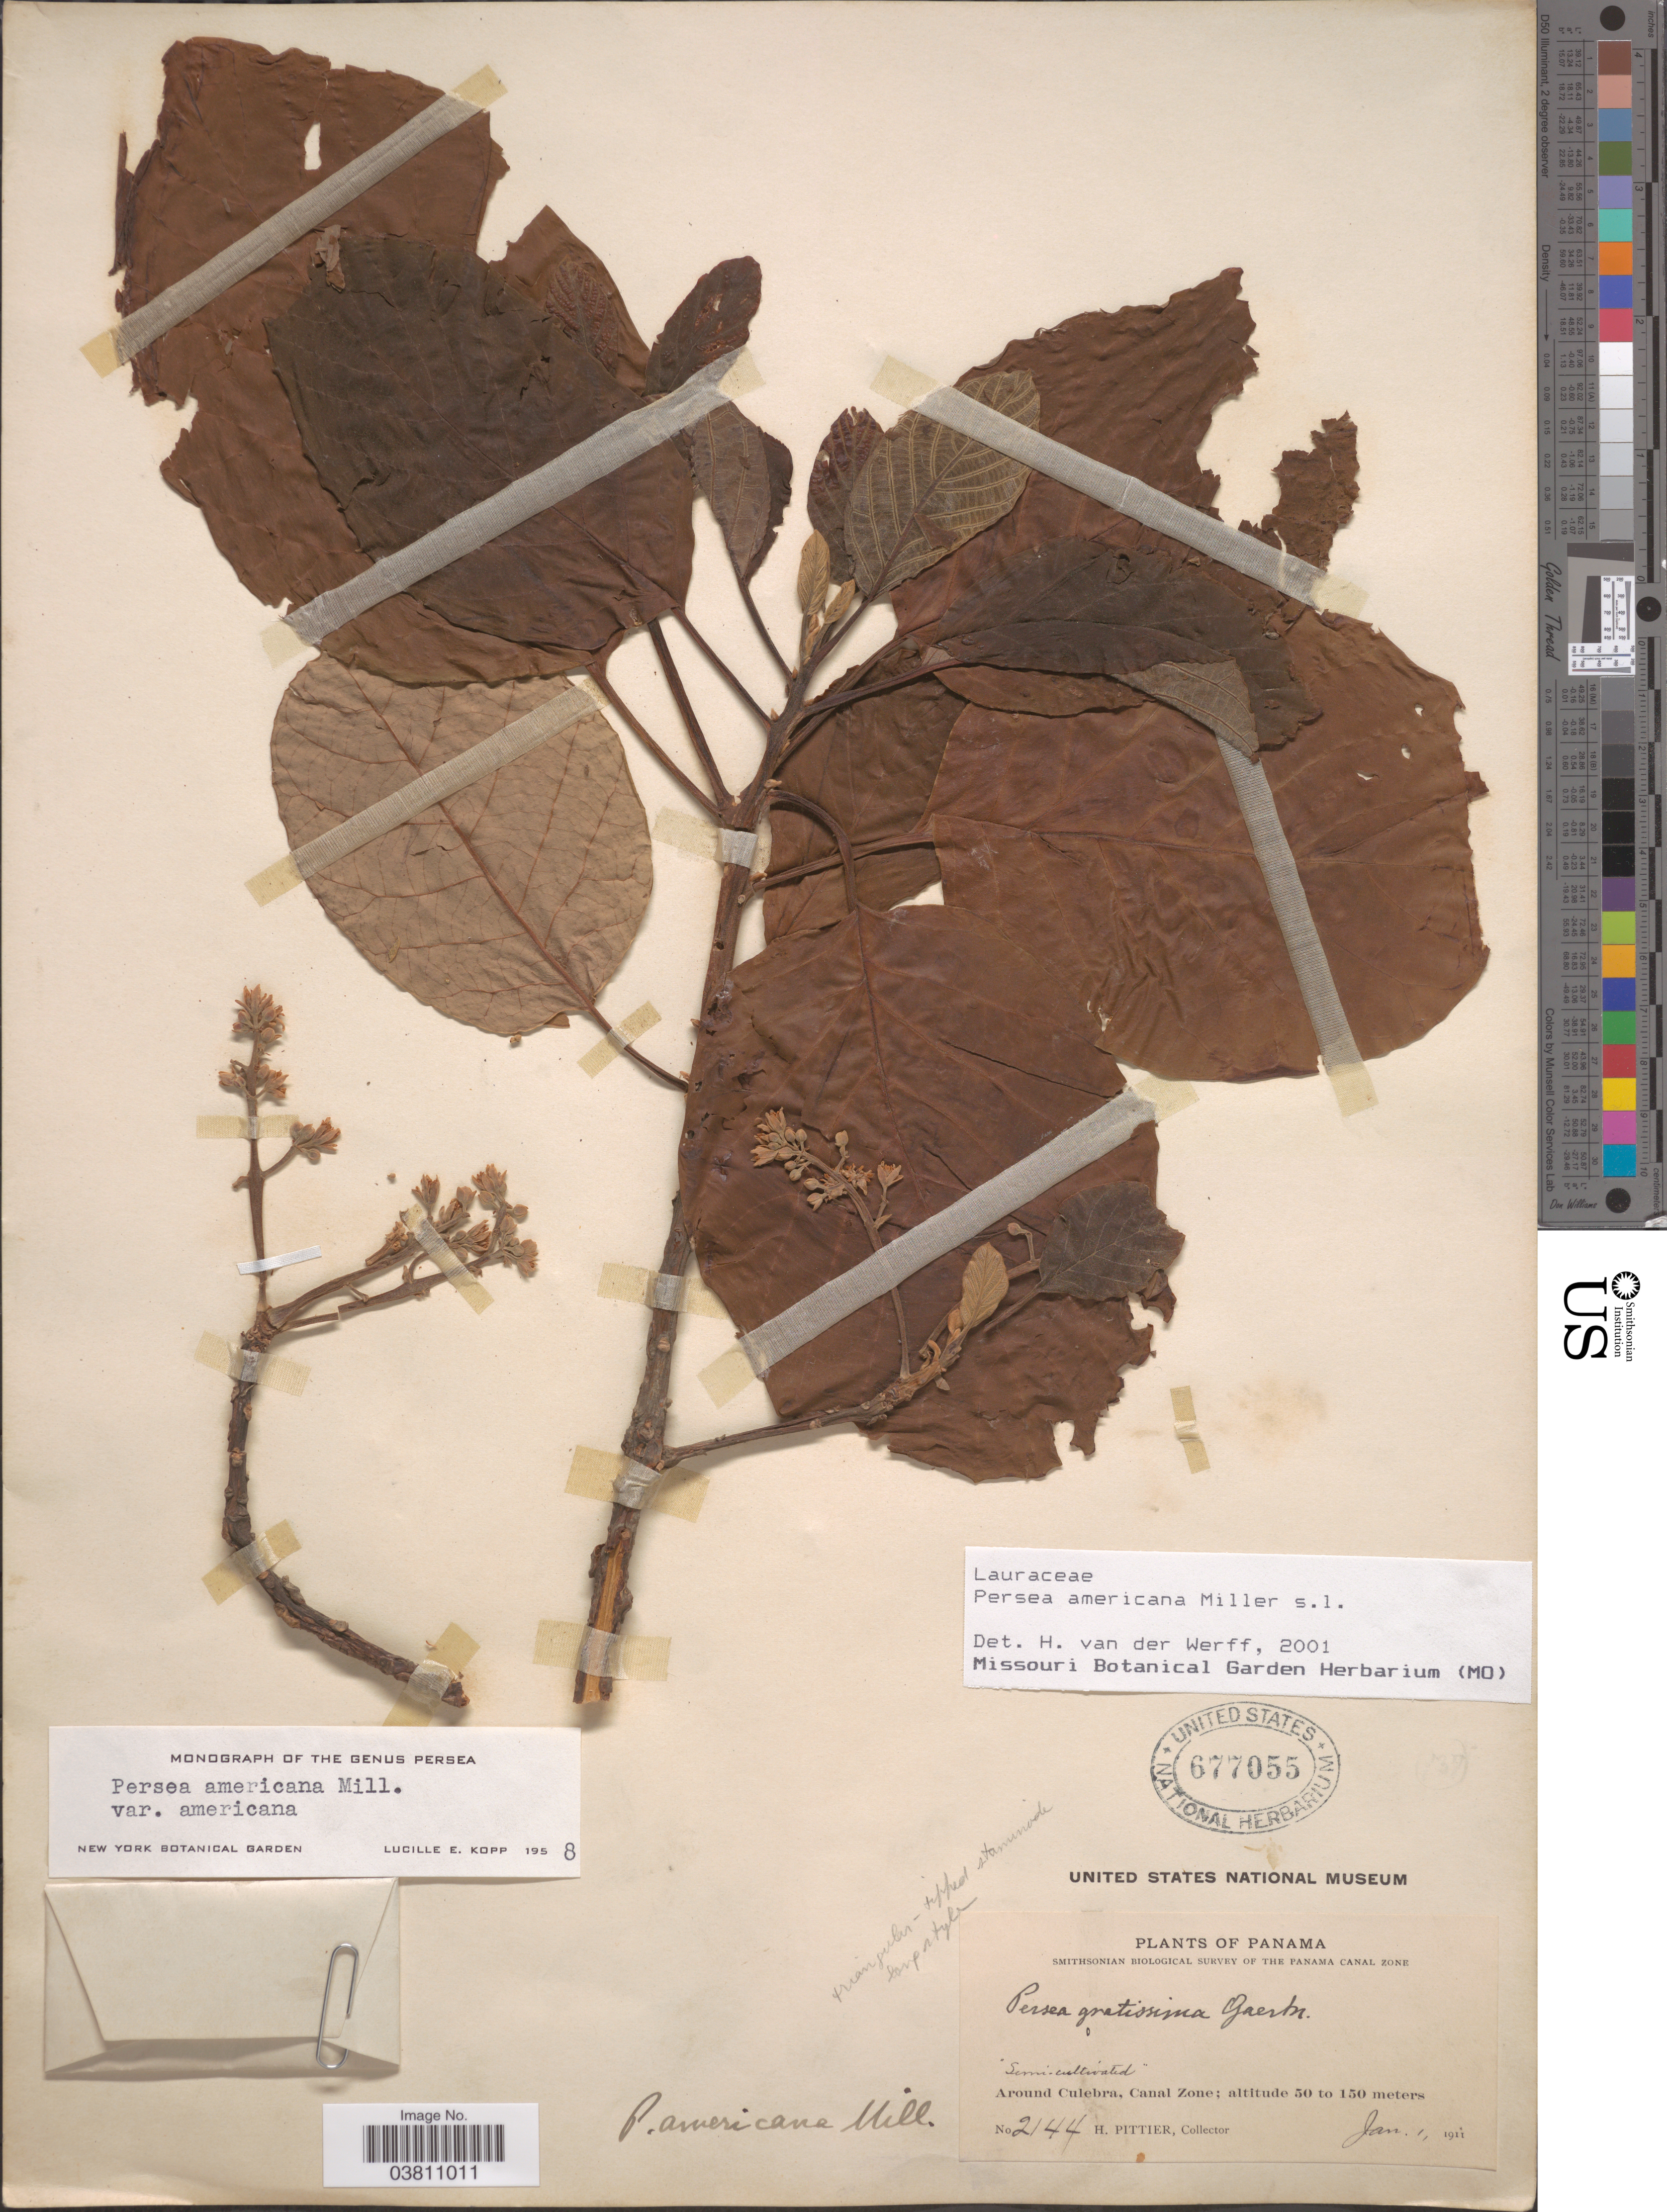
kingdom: Plantae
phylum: Tracheophyta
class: Magnoliopsida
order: Laurales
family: Lauraceae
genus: Persea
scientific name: Persea americana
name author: Mill.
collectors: H. F. Pittier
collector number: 2144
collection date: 1911-01-01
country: Panama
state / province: Colón / Panamá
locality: Around Culebra, Canal Zone.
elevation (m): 50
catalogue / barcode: US 677055